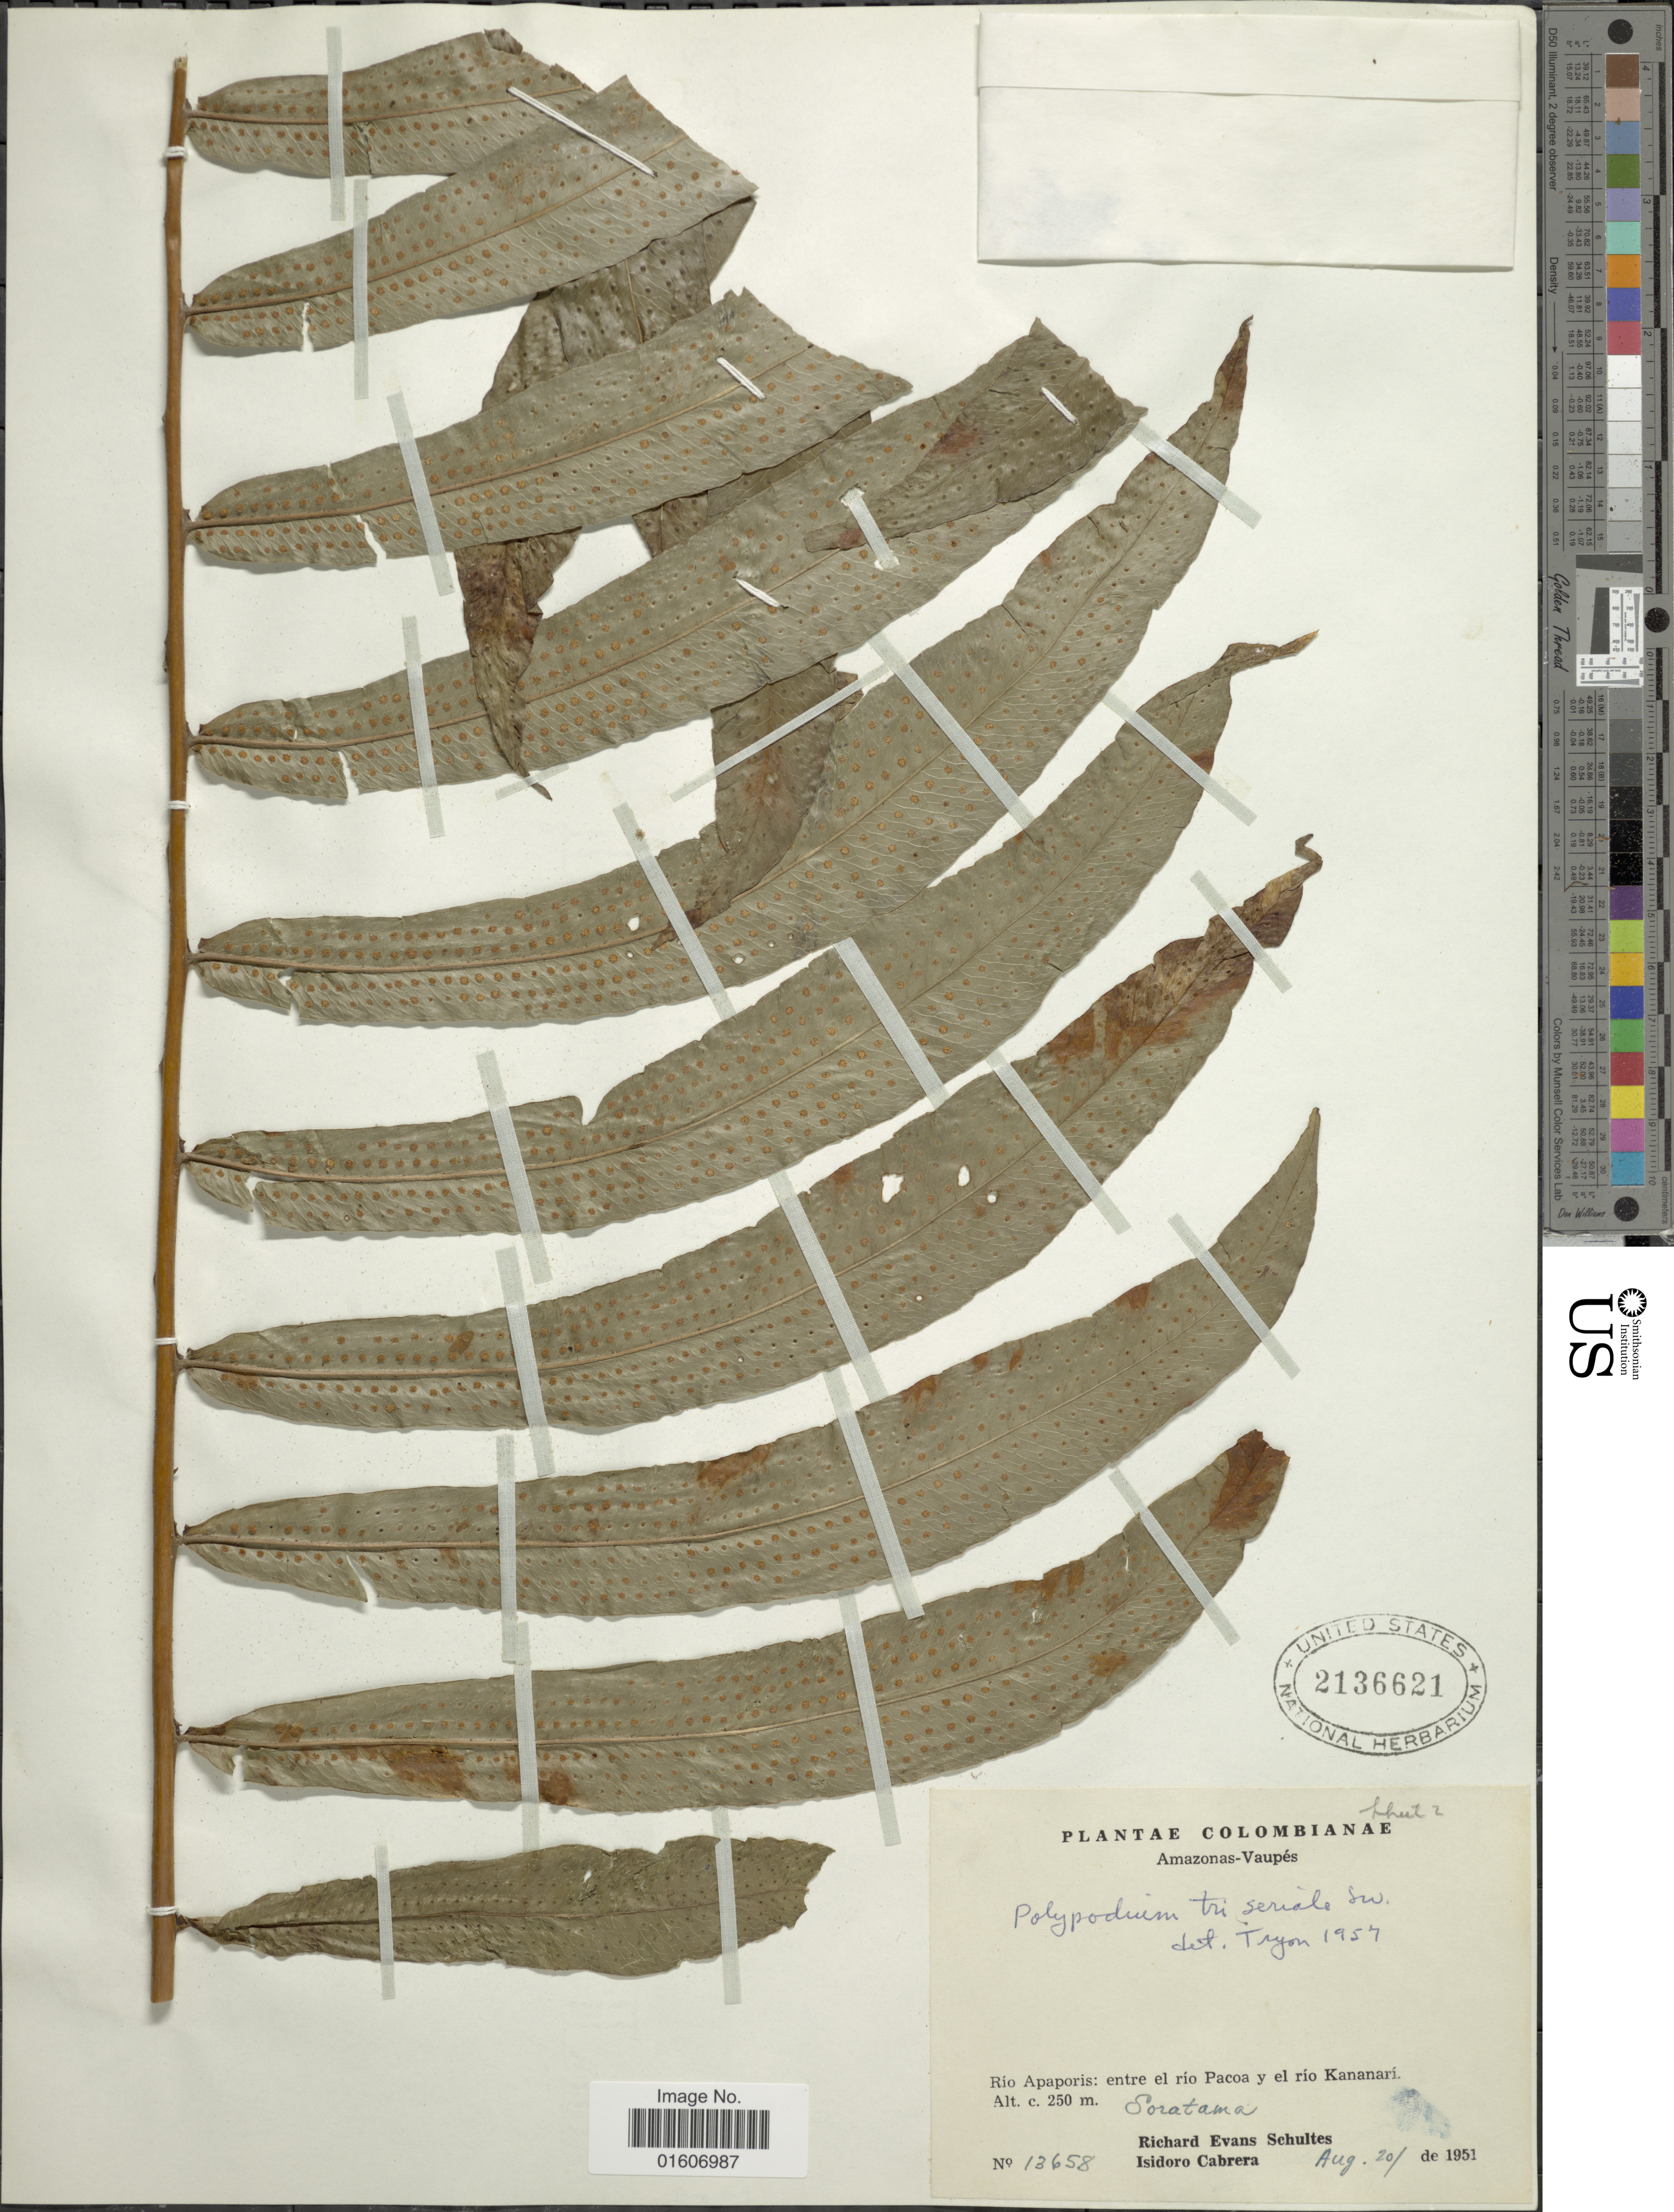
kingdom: Plantae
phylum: Tracheophyta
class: Polypodiopsida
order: Polypodiales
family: Polypodiaceae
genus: Serpocaulon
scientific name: Serpocaulon triseriale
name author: (Sw.) A.R. Sm.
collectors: R. E. Schultes & I. Cabrera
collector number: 13658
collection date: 1951-08-20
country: Colombia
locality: Amazonas-Vaupés, Río Apaporis: entre el río Pacoa y el río Kananarí, Soratama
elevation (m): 250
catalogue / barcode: US 2136621